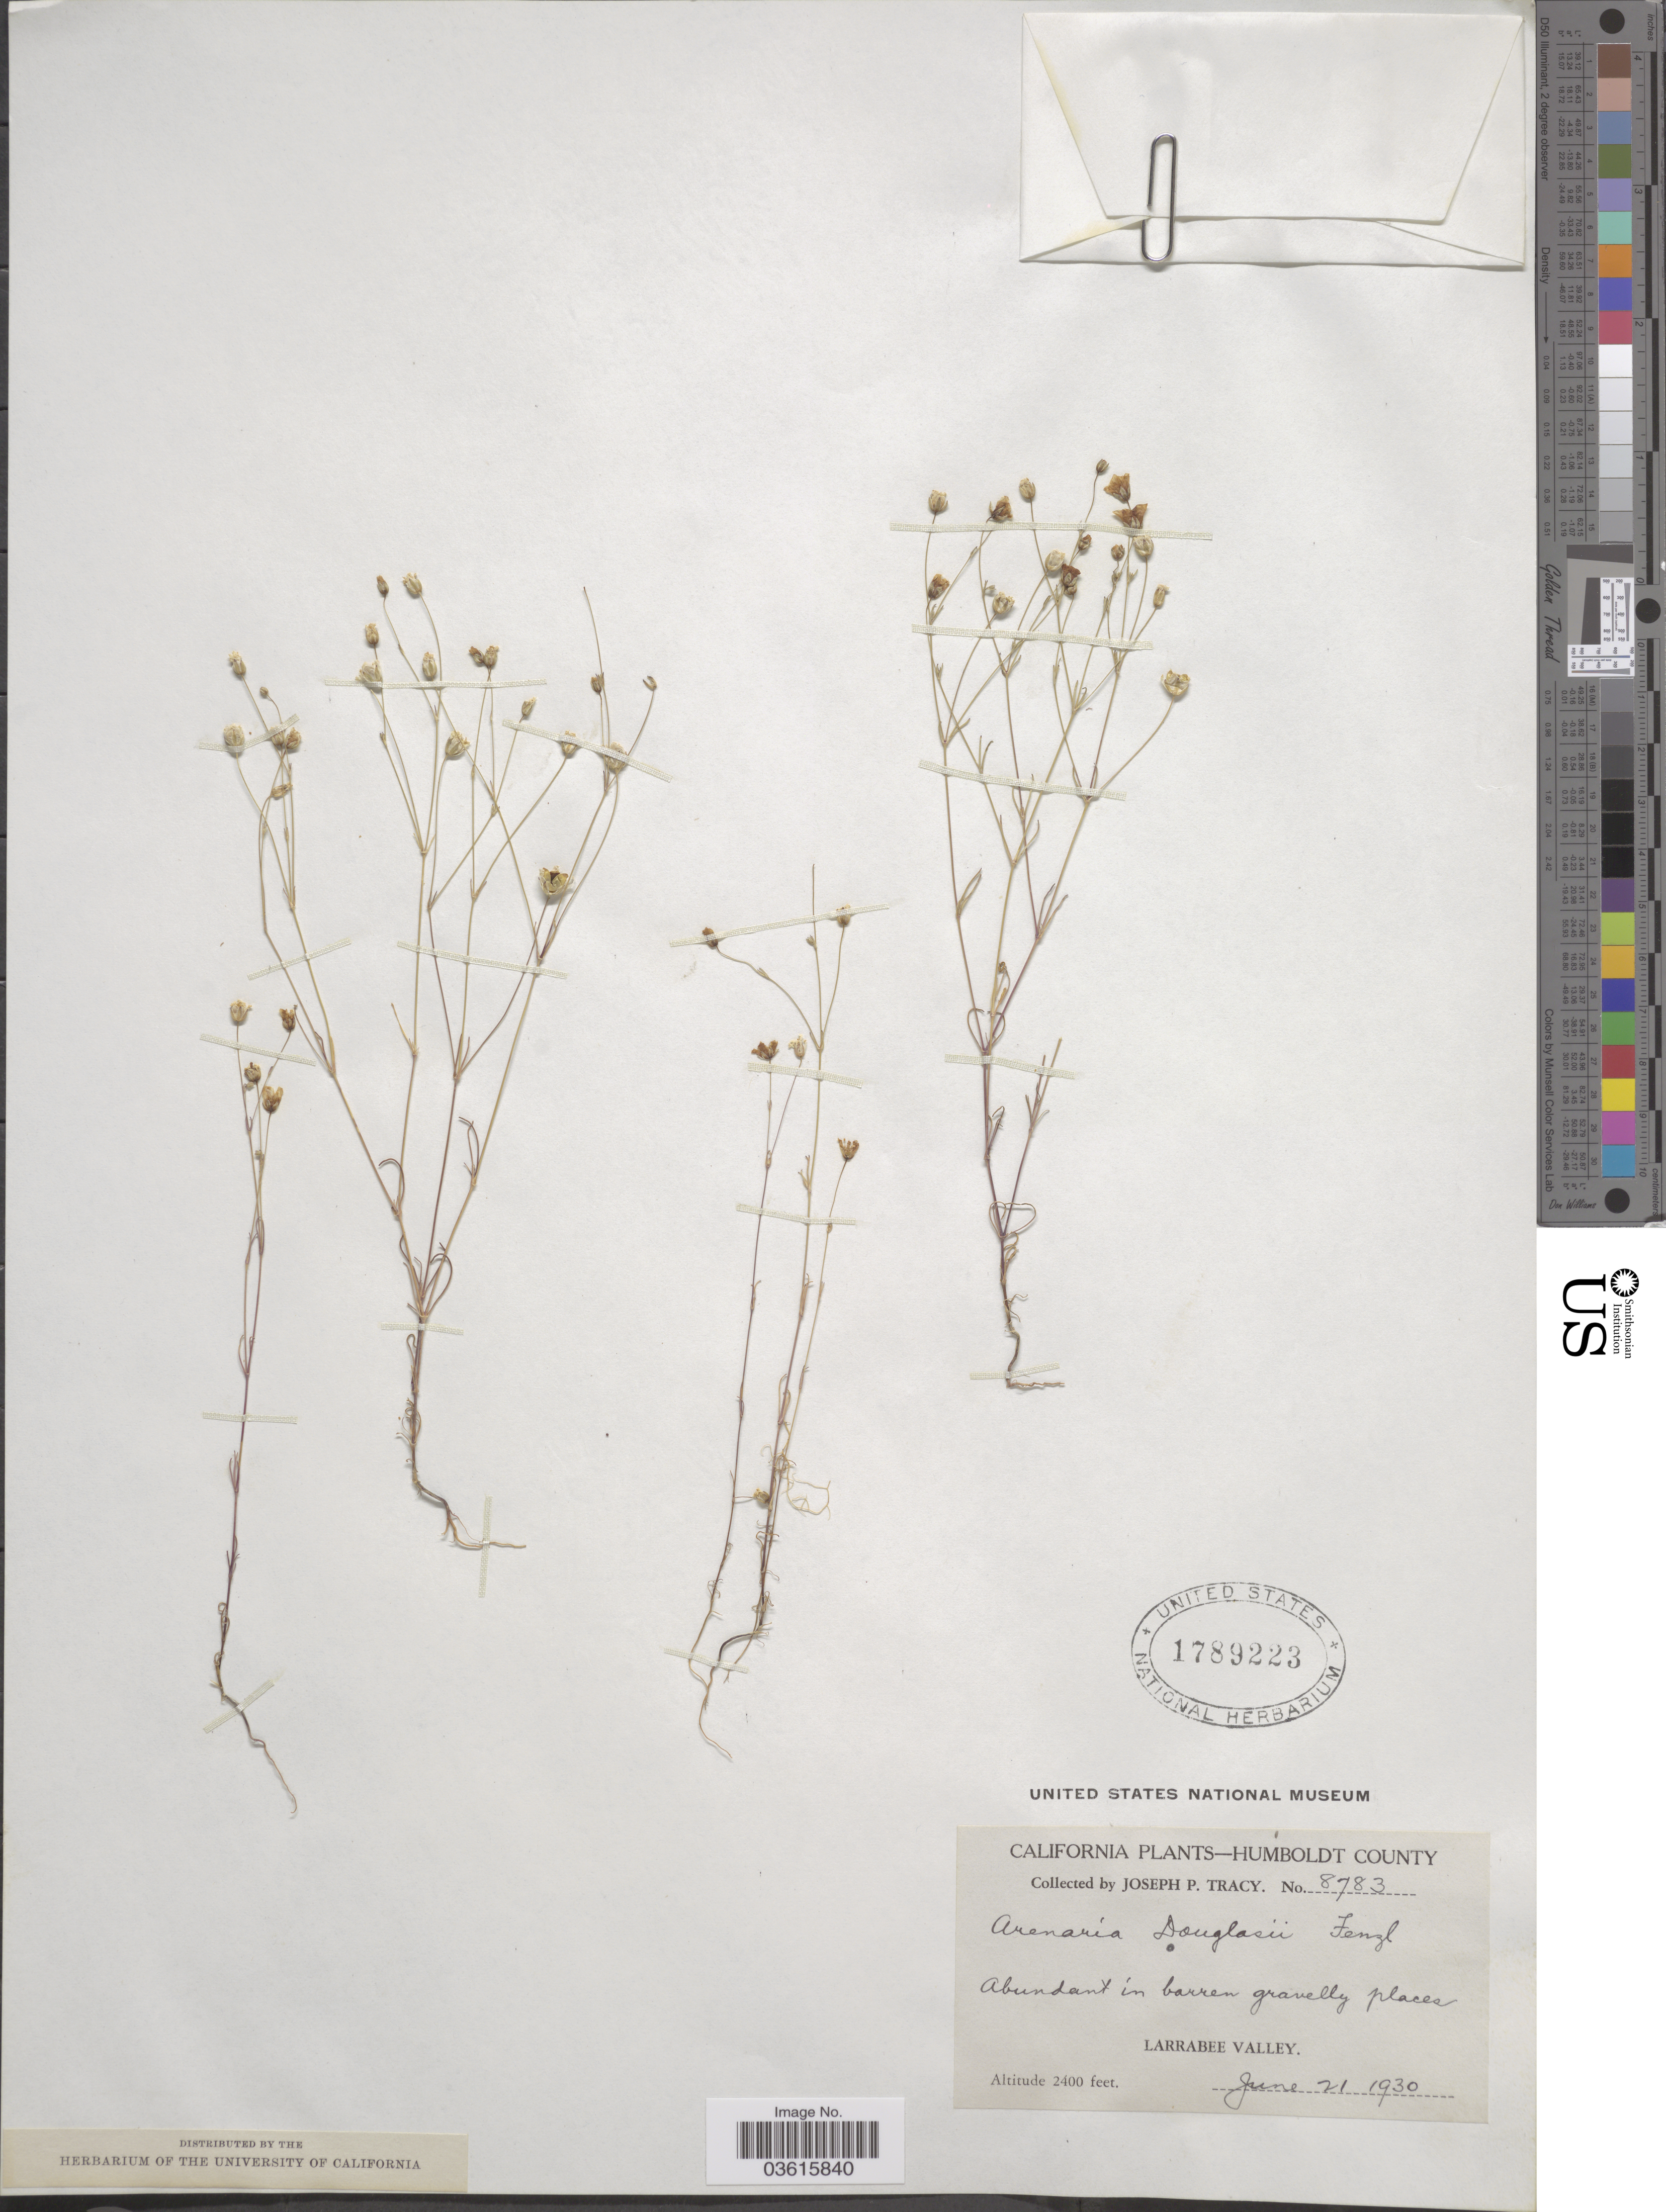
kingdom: Plantae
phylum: Tracheophyta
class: Magnoliopsida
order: Caryophyllales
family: Caryophyllaceae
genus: Minuartia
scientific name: Minuartia douglasii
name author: Mattf.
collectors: J. Tracy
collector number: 8783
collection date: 1930-06-21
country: United States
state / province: California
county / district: Humboldt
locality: Humboldt County. Larrabee Valley.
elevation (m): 732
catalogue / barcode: US 1789223